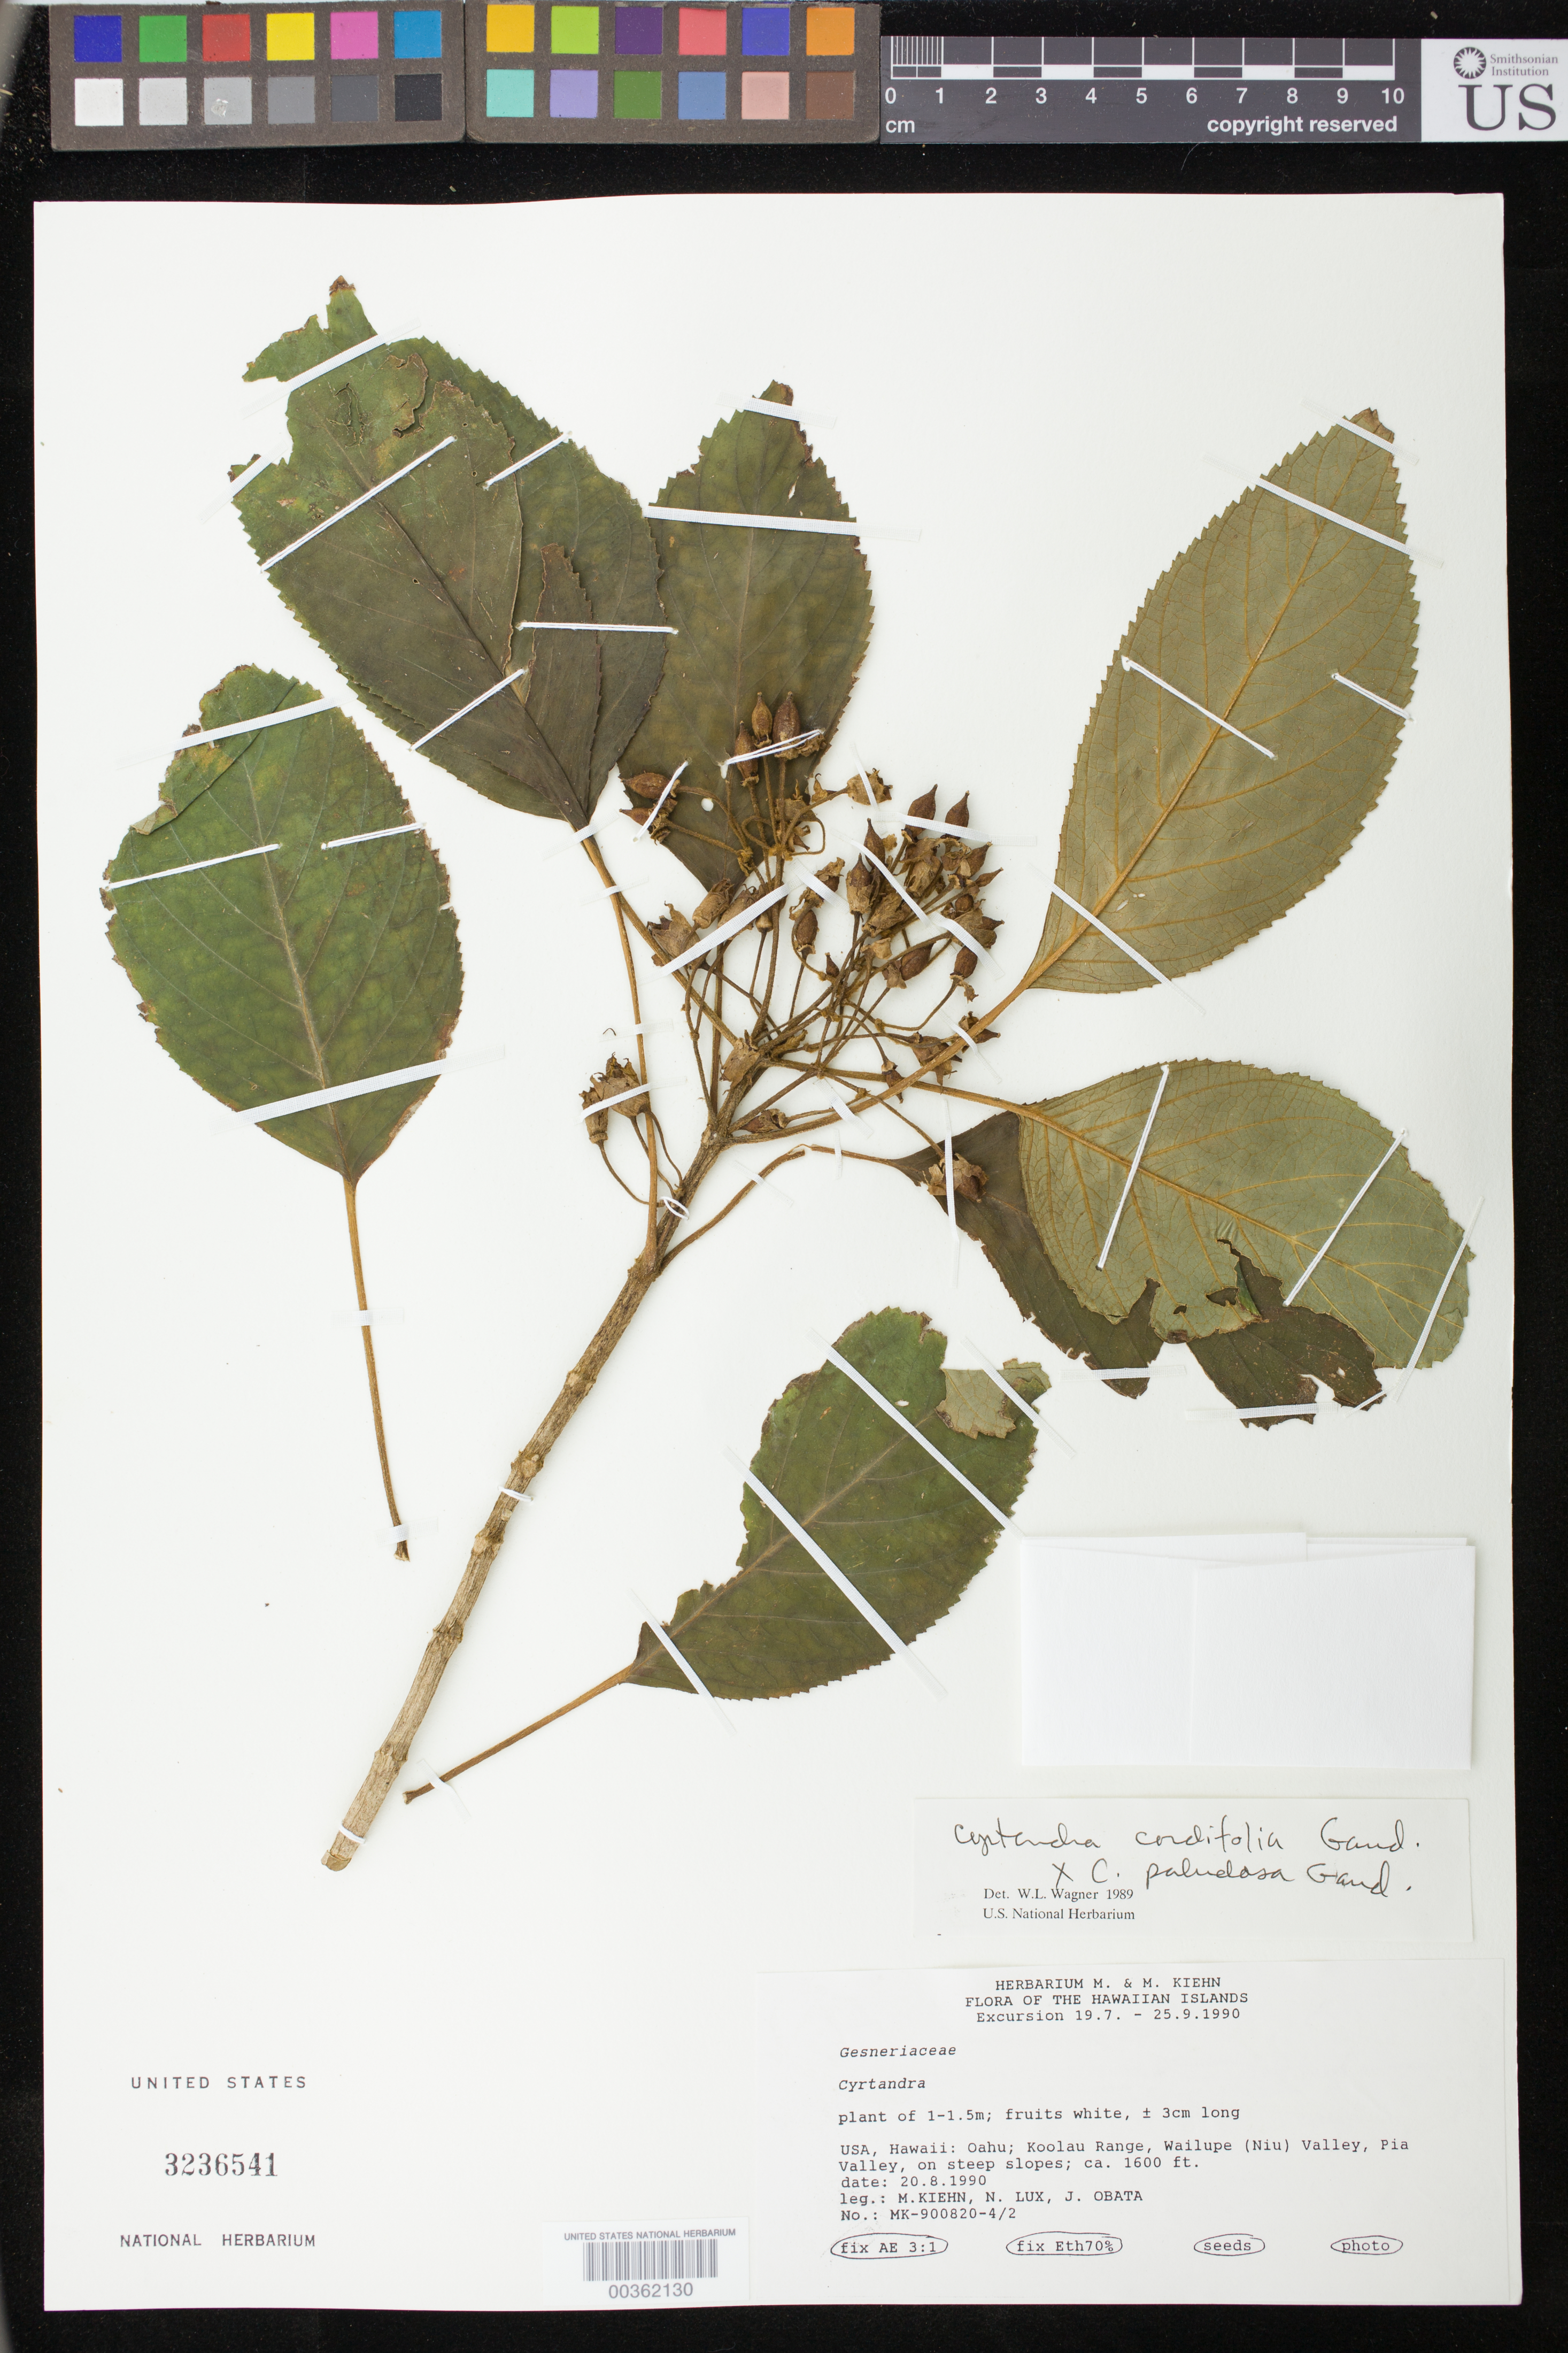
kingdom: Plantae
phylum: Tracheophyta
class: Magnoliopsida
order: Lamiales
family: Gesneriaceae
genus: Cyrtandra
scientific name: Cyrtandra cordifolia x C. paludosa var. paludosa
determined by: Wagner, W. L., (BOT), Smithsonian Institution - National Museum of Natural History (UNITED STATES)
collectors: M. Kiehn, N. Lux & J. Obata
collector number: MK- 900820 -4/2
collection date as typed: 20 Aug 1990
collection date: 1990-08-20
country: United States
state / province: Hawaii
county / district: Honolulu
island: Oahu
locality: Honolulu co., Koolau range, Wailupe (niu) valley, Pia valley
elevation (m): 488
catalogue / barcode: US 3236541